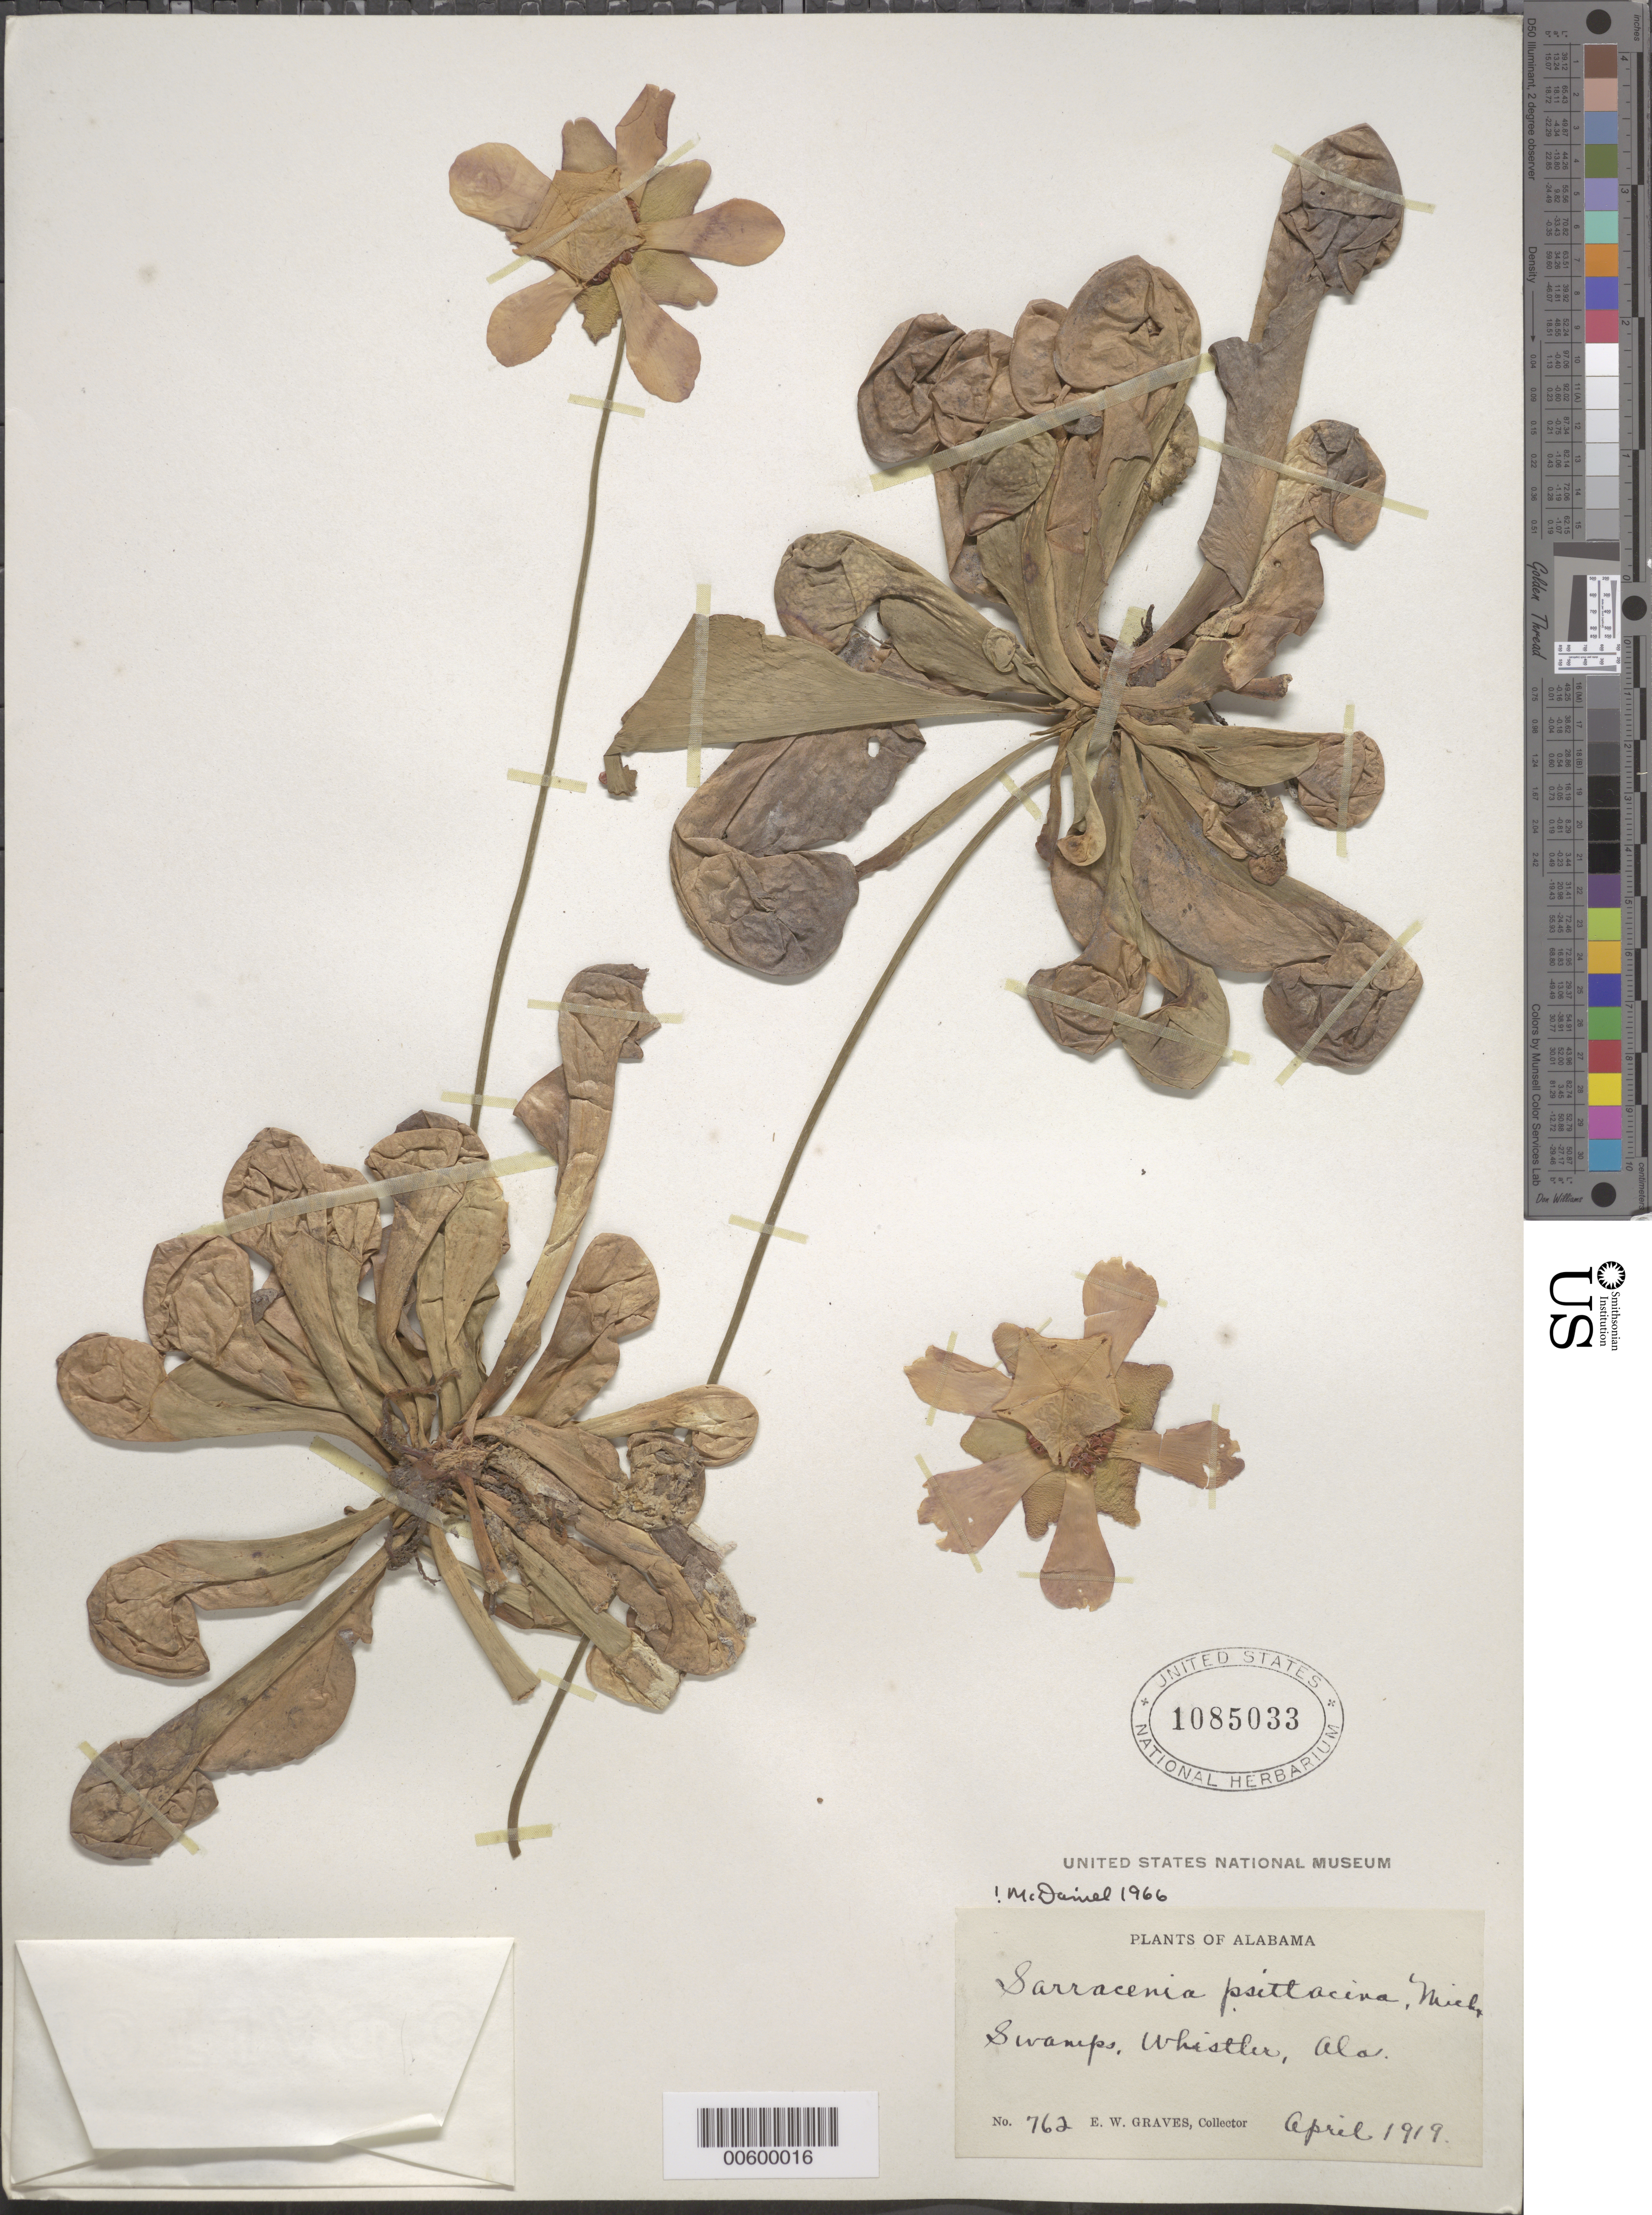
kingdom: Plantae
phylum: Tracheophyta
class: Magnoliopsida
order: Ericales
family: Sarraceniaceae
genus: Sarracenia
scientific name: Sarracenia psittacina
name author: Michx.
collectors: E. Graves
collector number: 762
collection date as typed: Apr 1919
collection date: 1919-04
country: United States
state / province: Alabama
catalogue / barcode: US 1085033